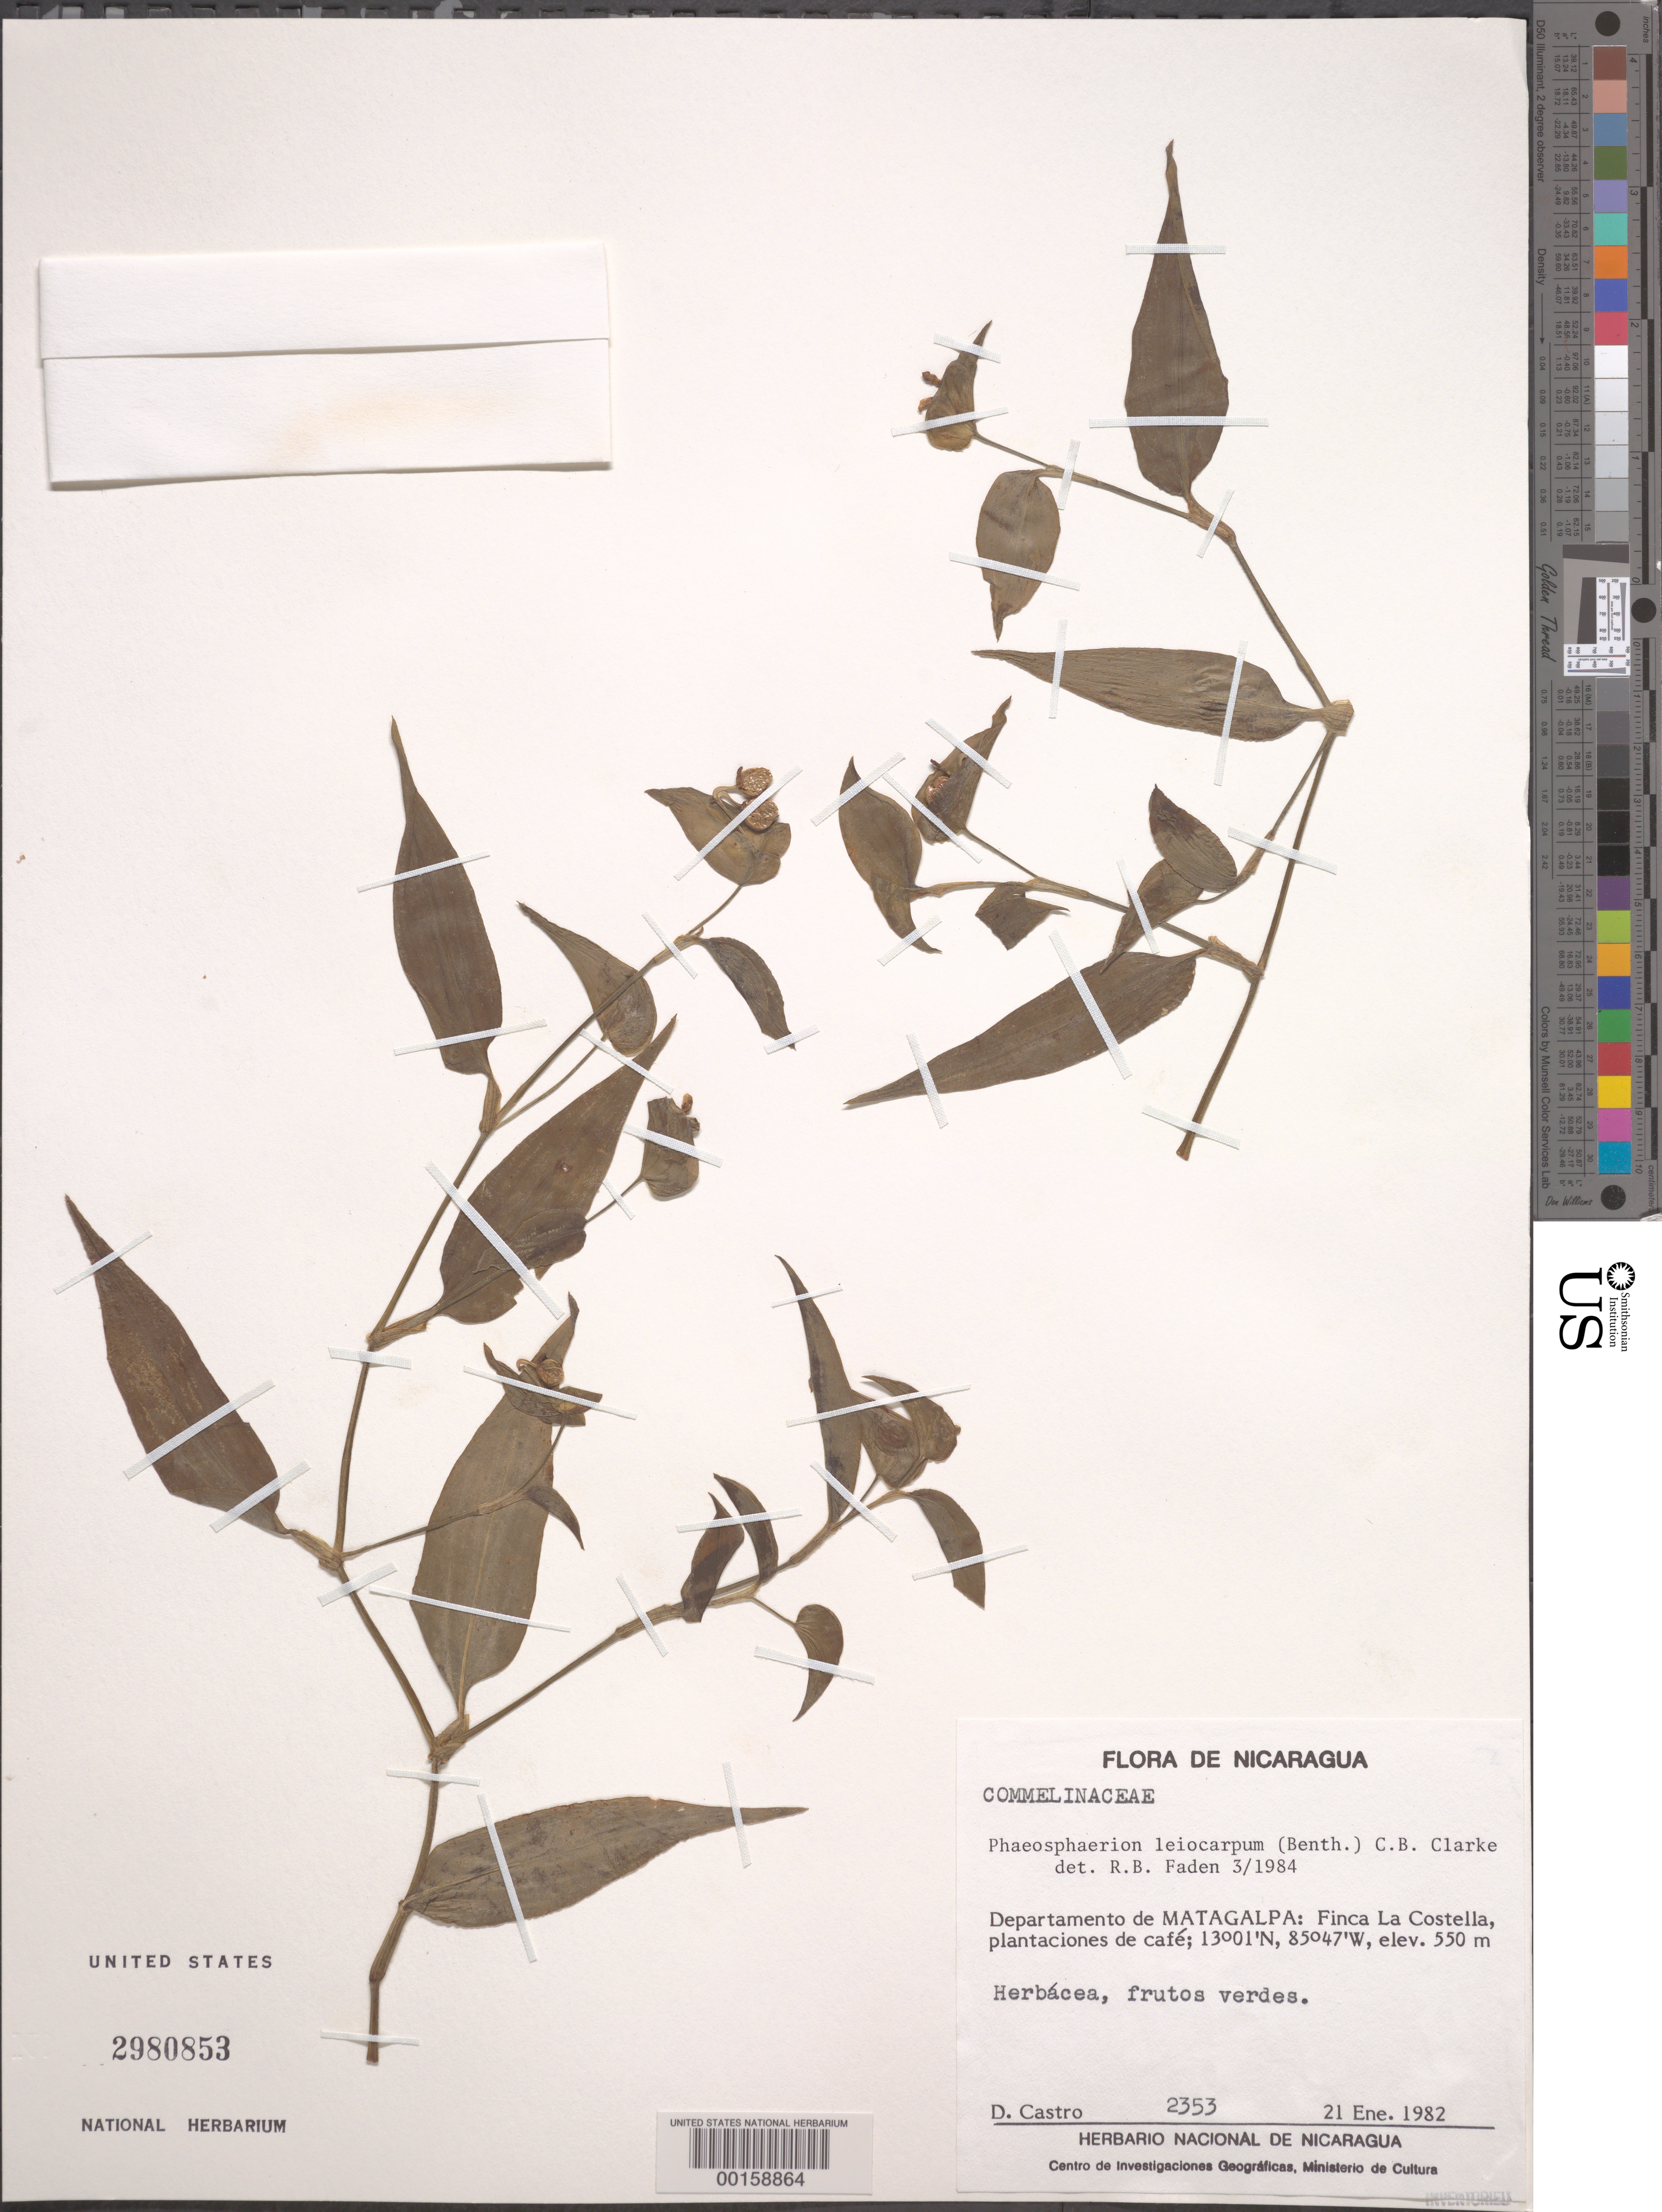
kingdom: Plantae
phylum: Tracheophyta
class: Liliopsida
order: Commelinales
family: Commelinaceae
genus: Commelina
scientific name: Commelina leiocarpa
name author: Benth.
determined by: Faden, Robert B., (US), Smithsonian Institution - National Museum of Natural History (UNITED STATES)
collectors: D. Castro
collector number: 2353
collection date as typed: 21 Jan 1982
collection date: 1982-01-21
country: Nicaragua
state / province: Matagalpa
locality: Finca la costella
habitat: Coffee plantation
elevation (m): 550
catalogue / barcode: US 2980853